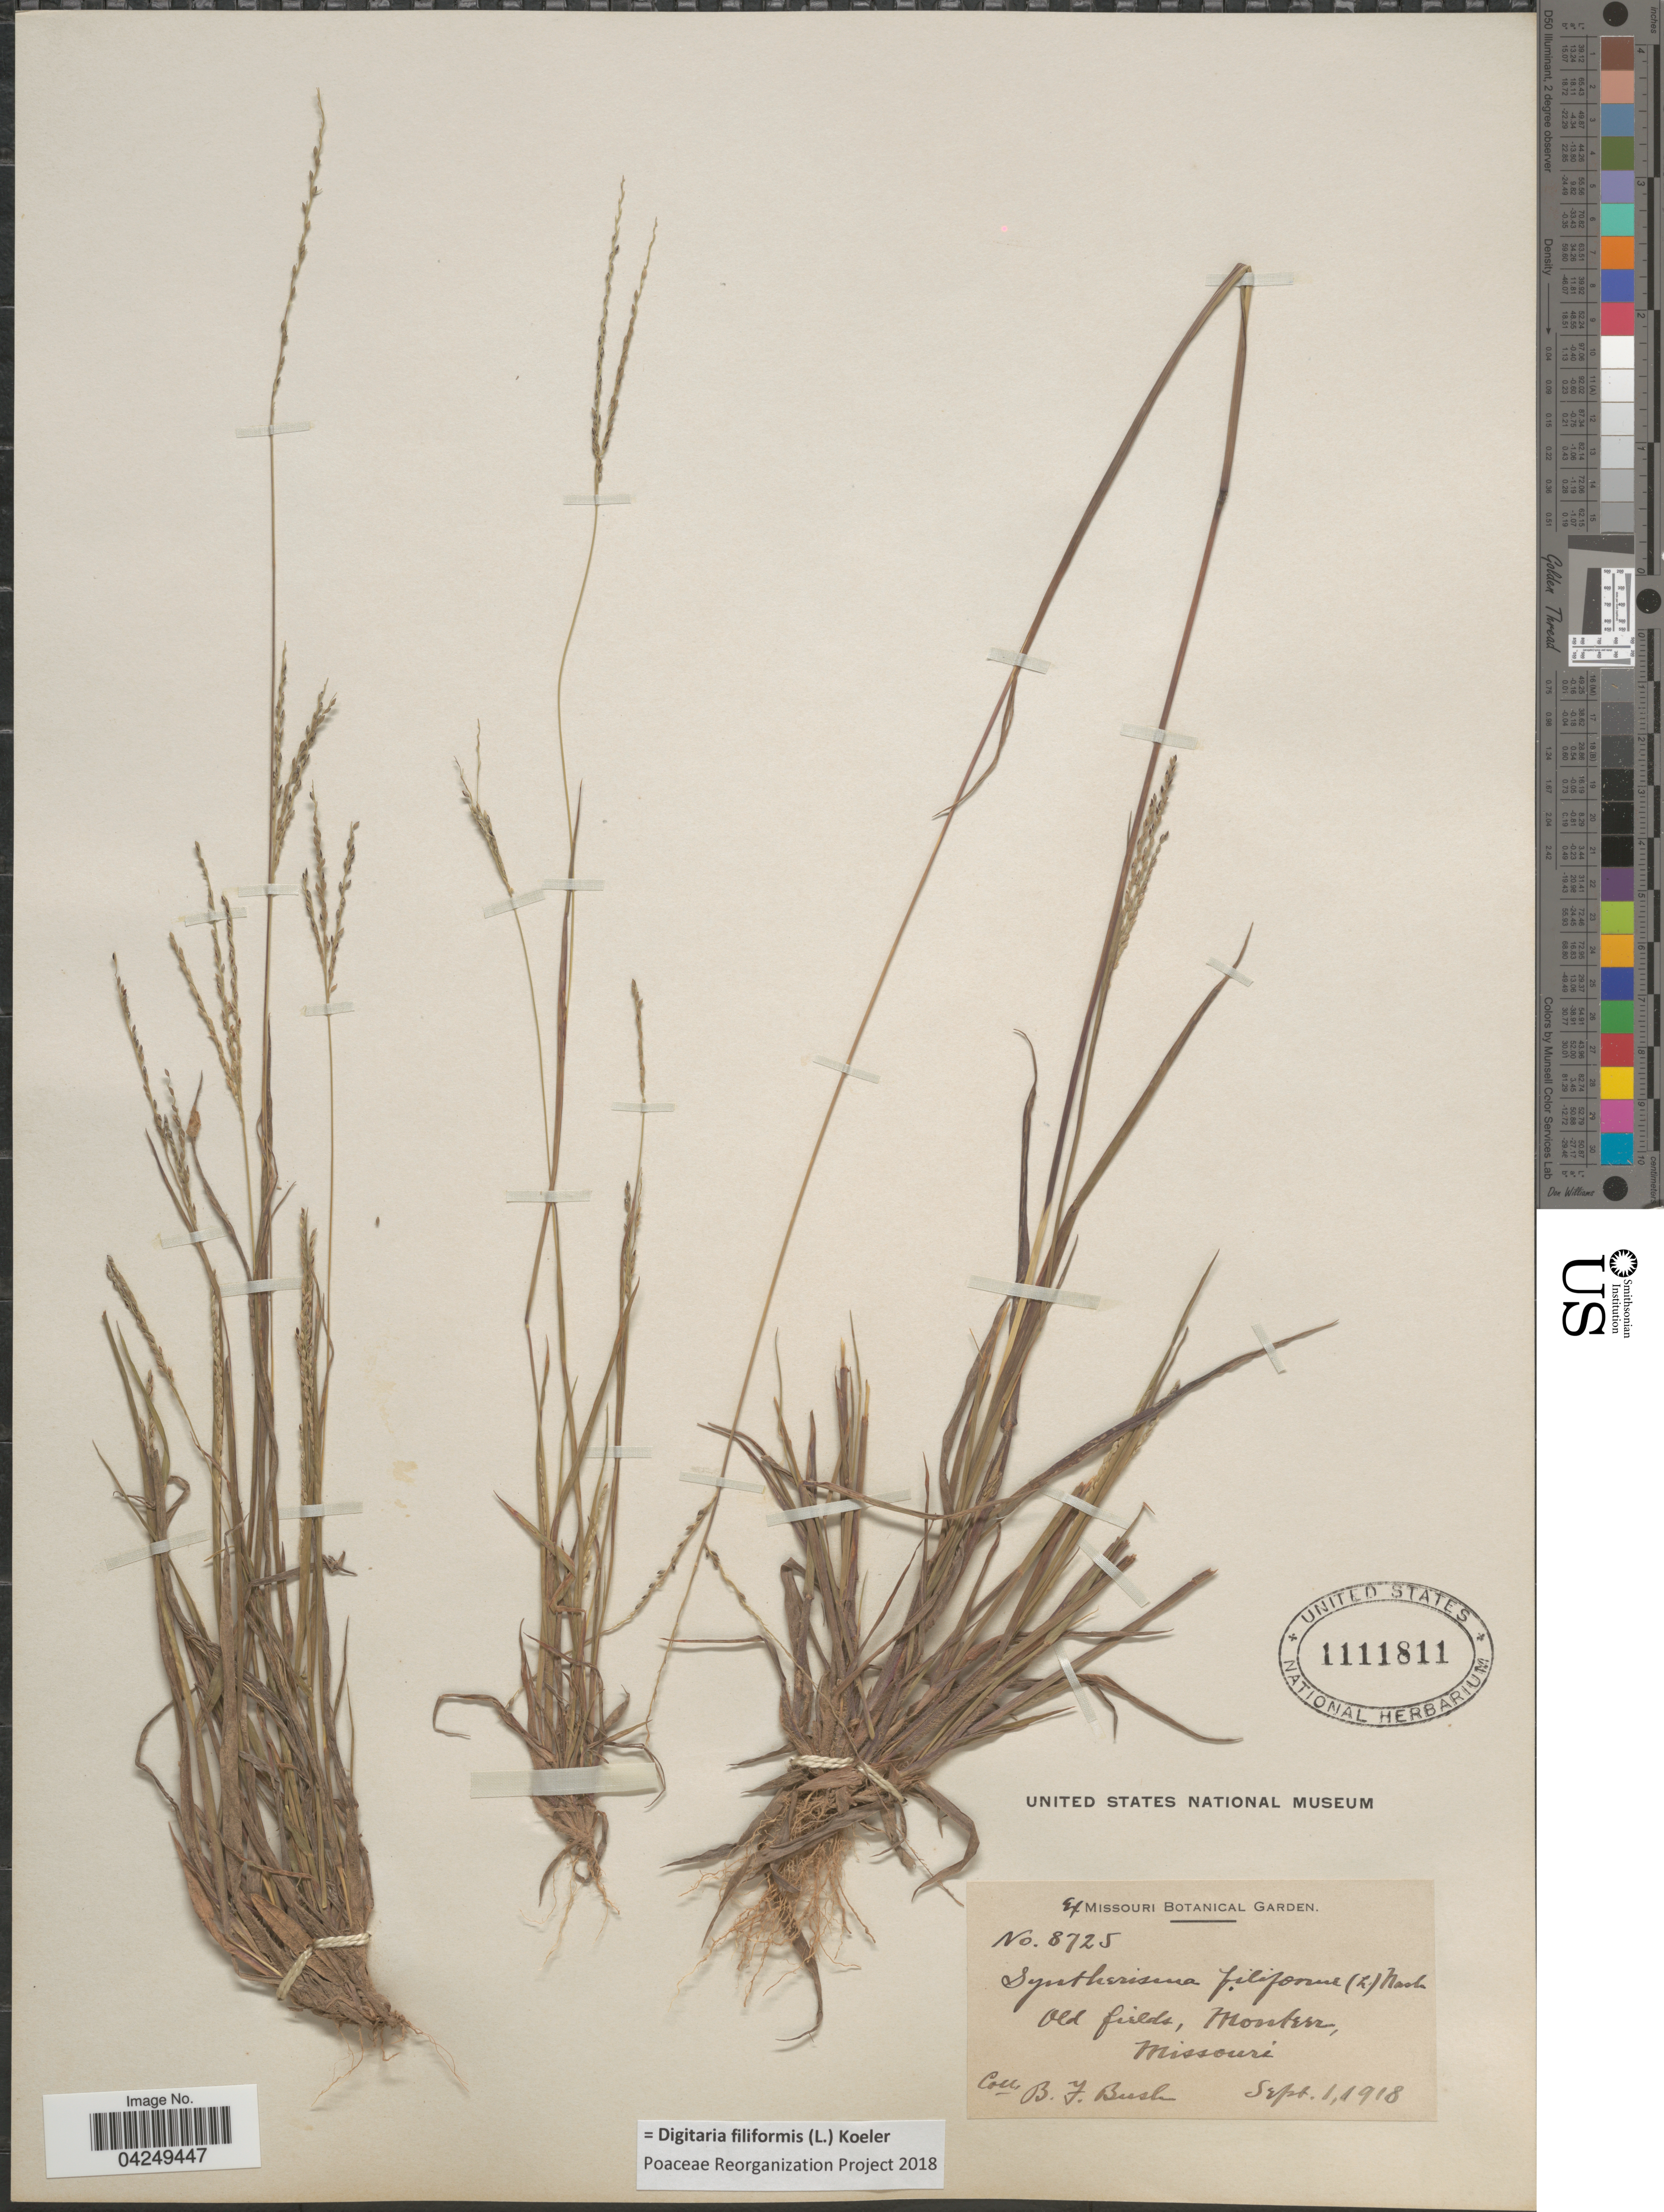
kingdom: Plantae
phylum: Tracheophyta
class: Liliopsida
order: Poales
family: Poaceae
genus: Digitaria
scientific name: Digitaria filiformis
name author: (L.) Koeler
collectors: B. F. Bush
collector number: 8725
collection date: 1918-09-01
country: United States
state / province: Missouri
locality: Old fields, Monteer.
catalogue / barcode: US 1111811